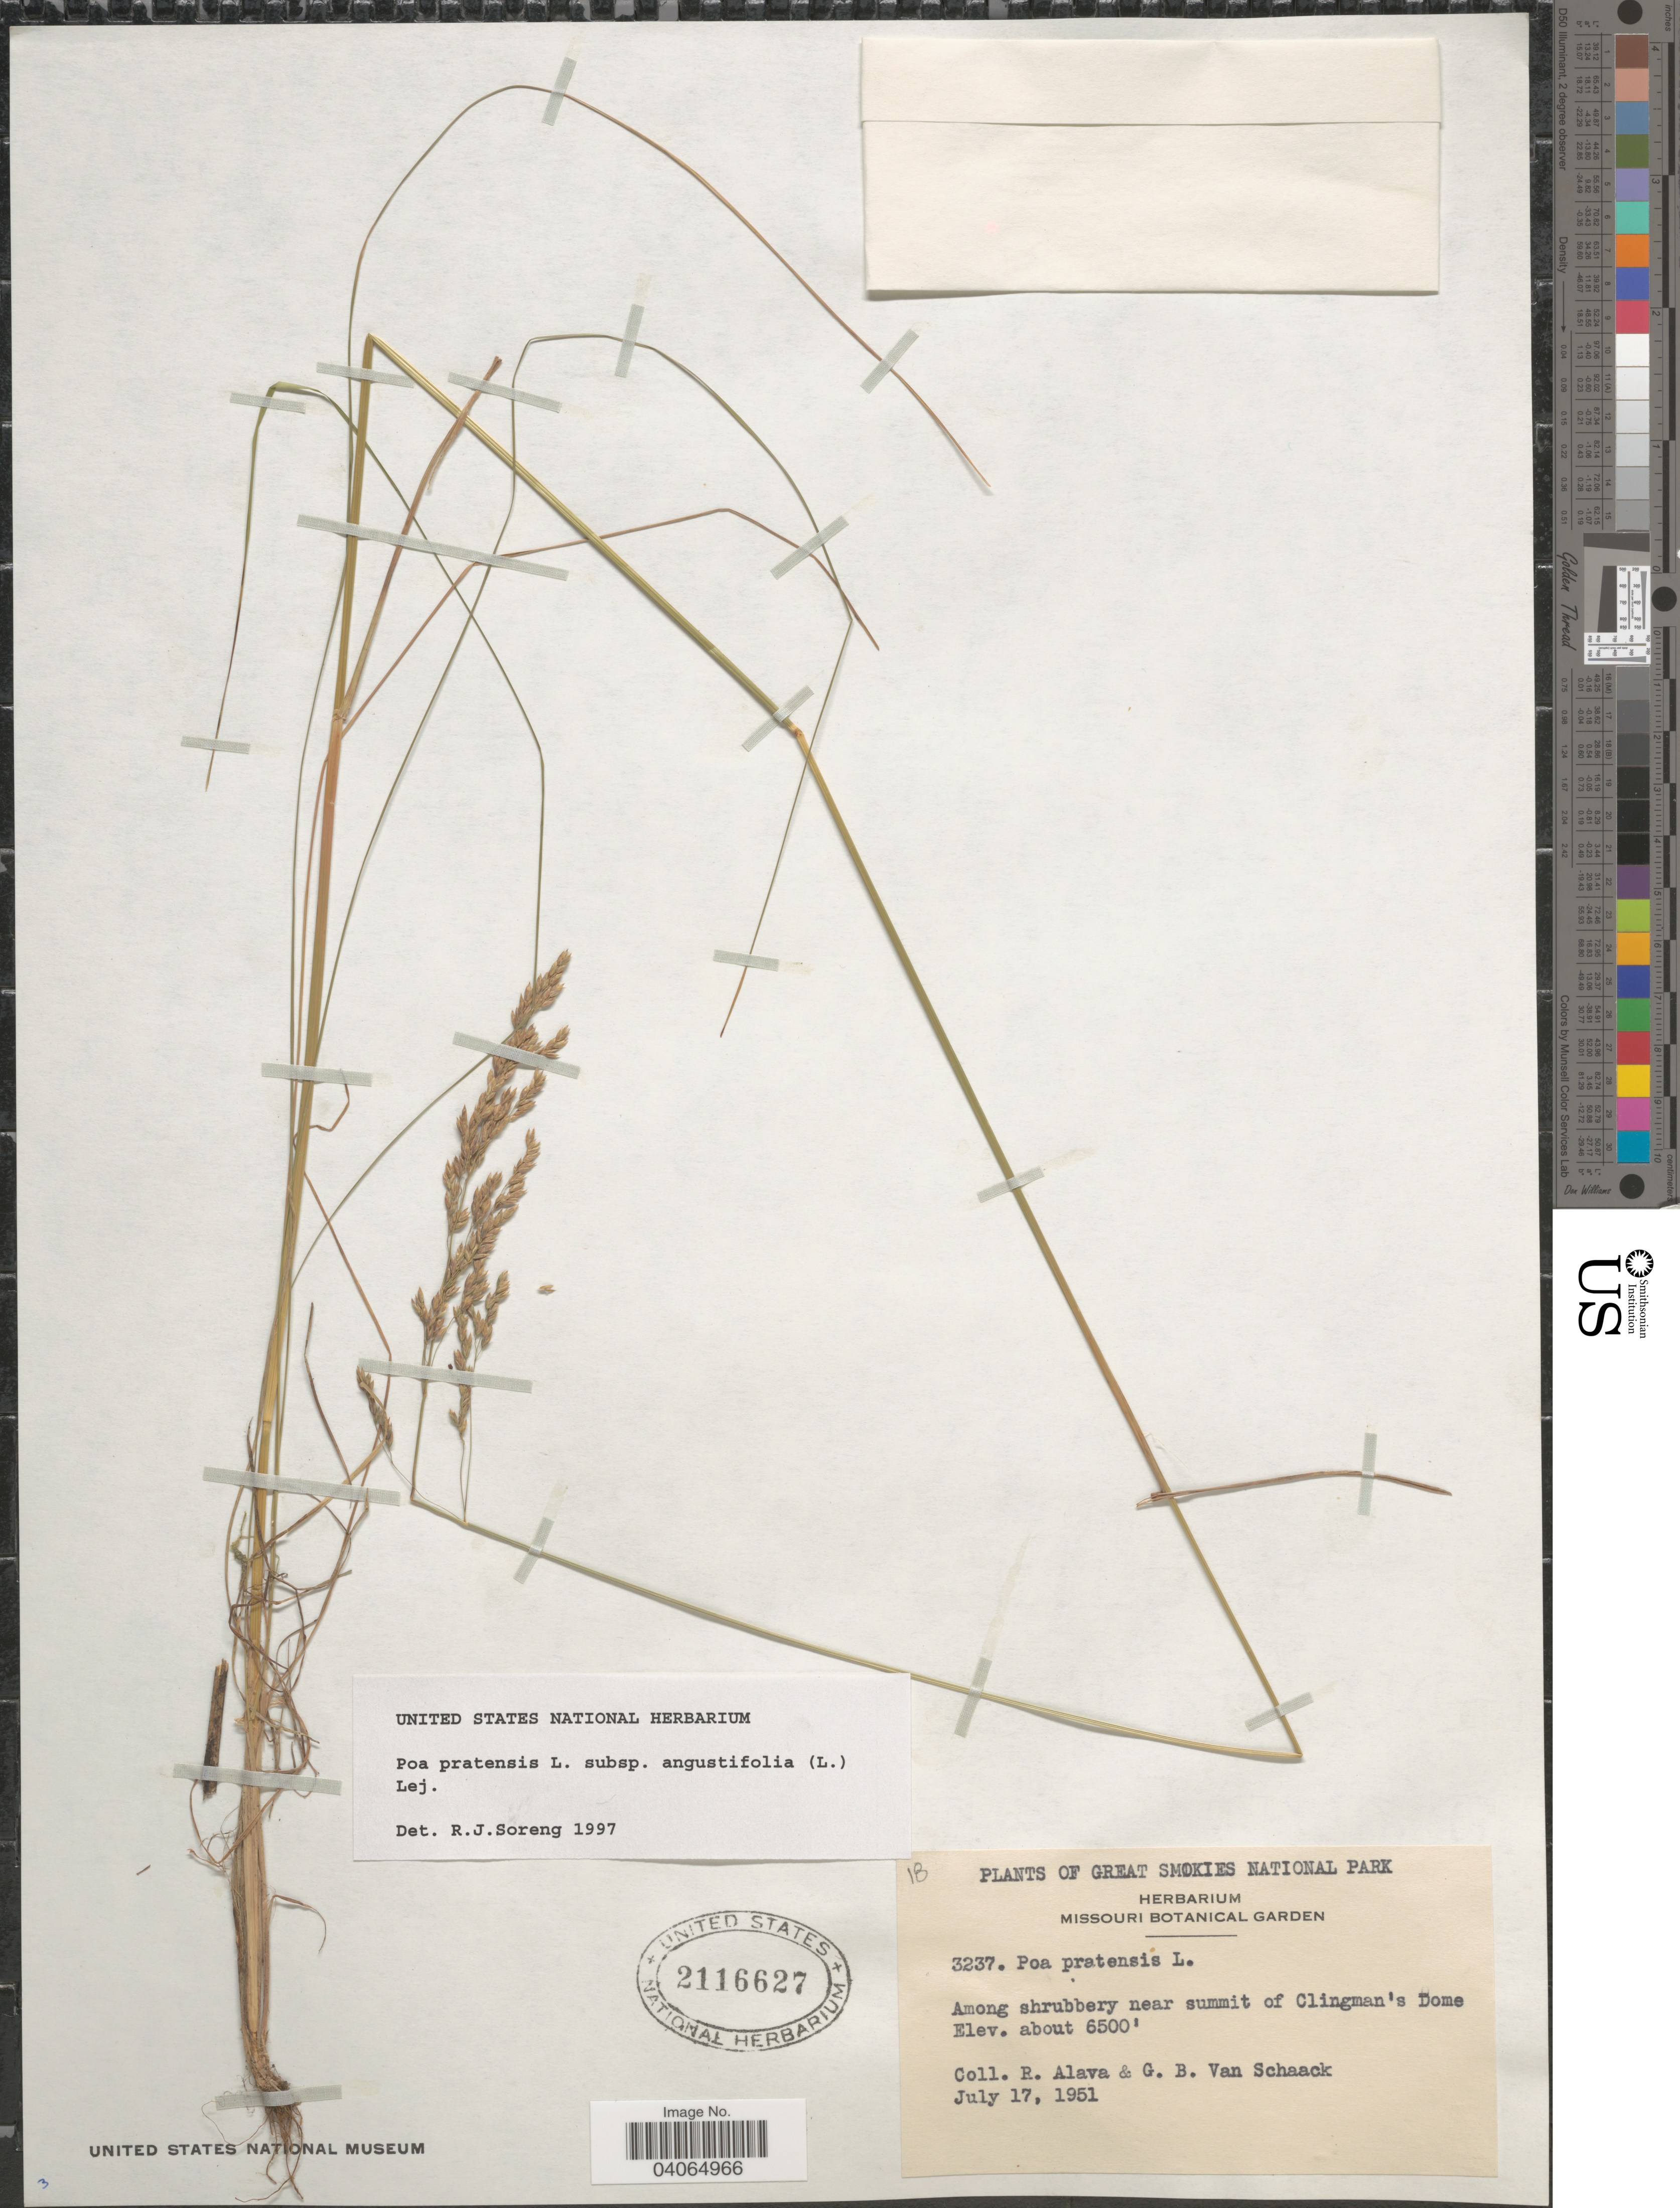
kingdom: Plantae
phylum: Tracheophyta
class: Liliopsida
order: Poales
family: Poaceae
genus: Poa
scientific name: Poa pratensis subsp. angustifolia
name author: (L.) Lej.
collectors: R. Alava & G. Van Schaack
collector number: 3237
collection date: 1951-07-17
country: United States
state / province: Missouri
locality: Great Smokies National Park. Near summit of Clingman's Dome.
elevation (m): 1981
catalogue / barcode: US 2116627